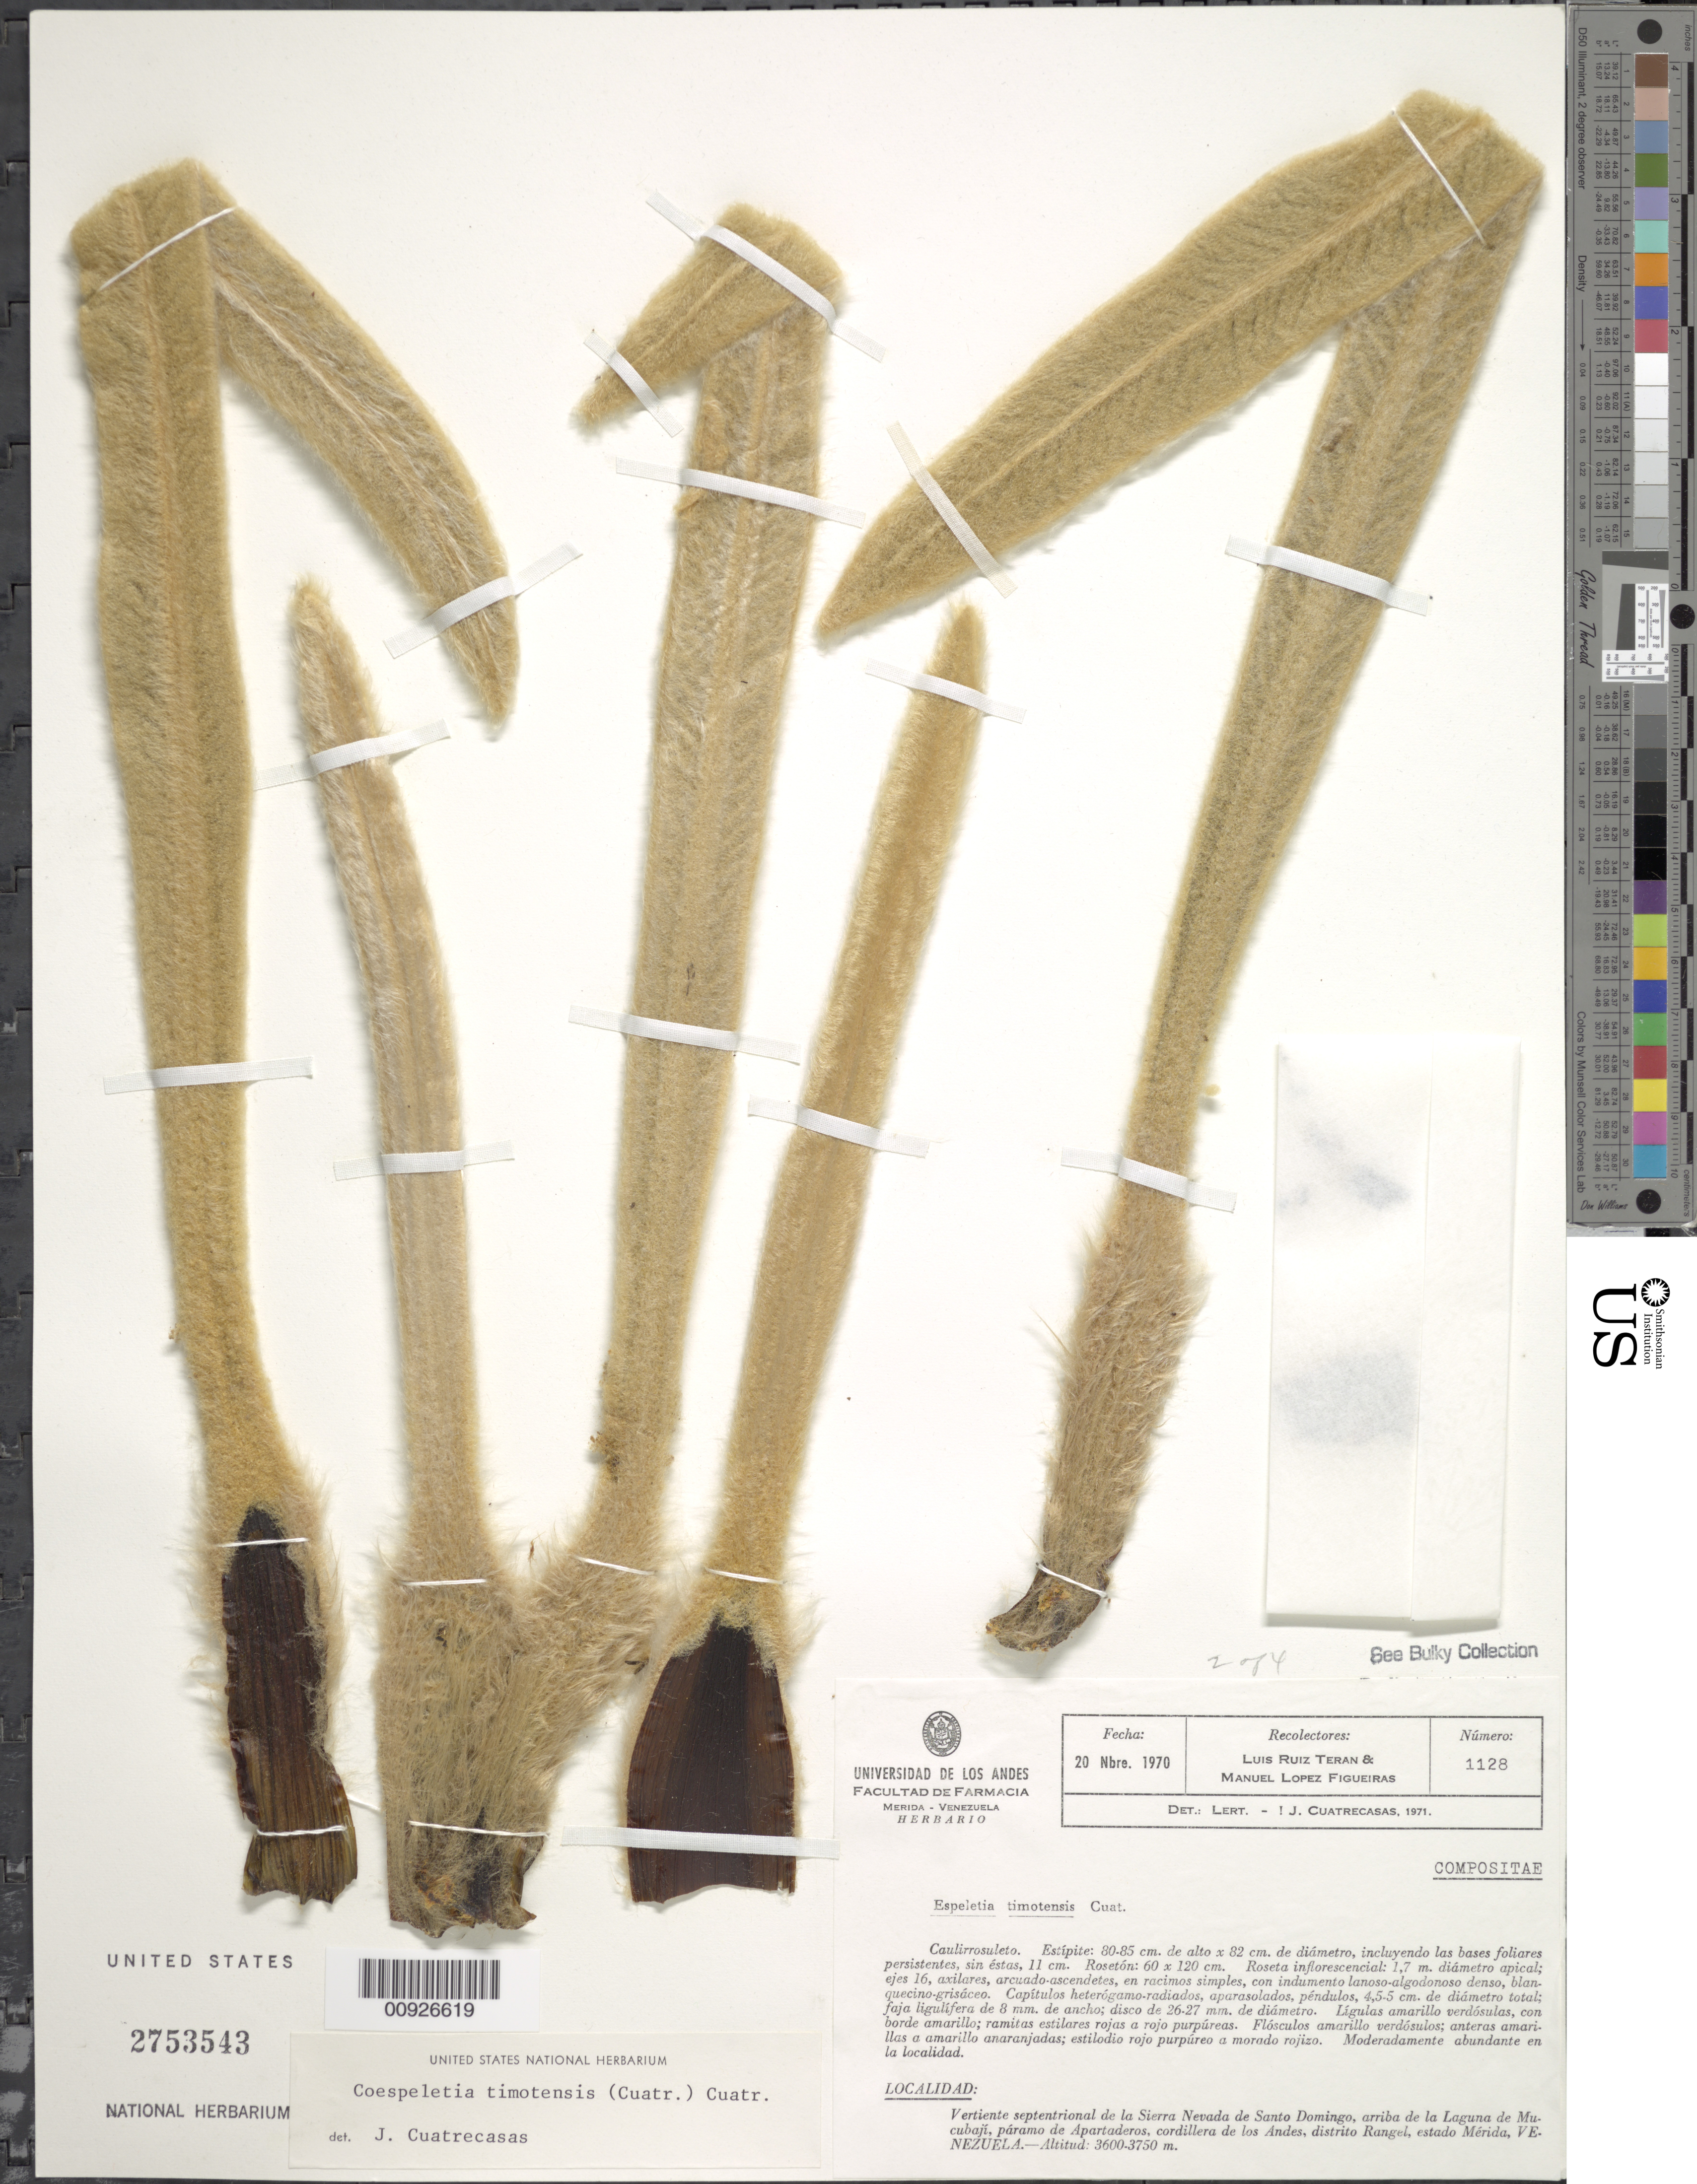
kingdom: Plantae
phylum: Tracheophyta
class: Magnoliopsida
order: Asterales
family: Asteraceae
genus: Coespeletia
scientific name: Coespeletia timotensis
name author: (Cuatrec.) Cuatrec.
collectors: L. E. Ruíz-Terán & M. López Figueiras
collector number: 1128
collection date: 1970-11-20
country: Venezuela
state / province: Mérida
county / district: Rangel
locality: P. de Apartaderos. Vertiente septentrional de la Sierra Nevada de Santo Domingo, arriba de la Laguna de Mucubají, cordillera de los Andes.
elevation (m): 3600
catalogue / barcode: US 2753543